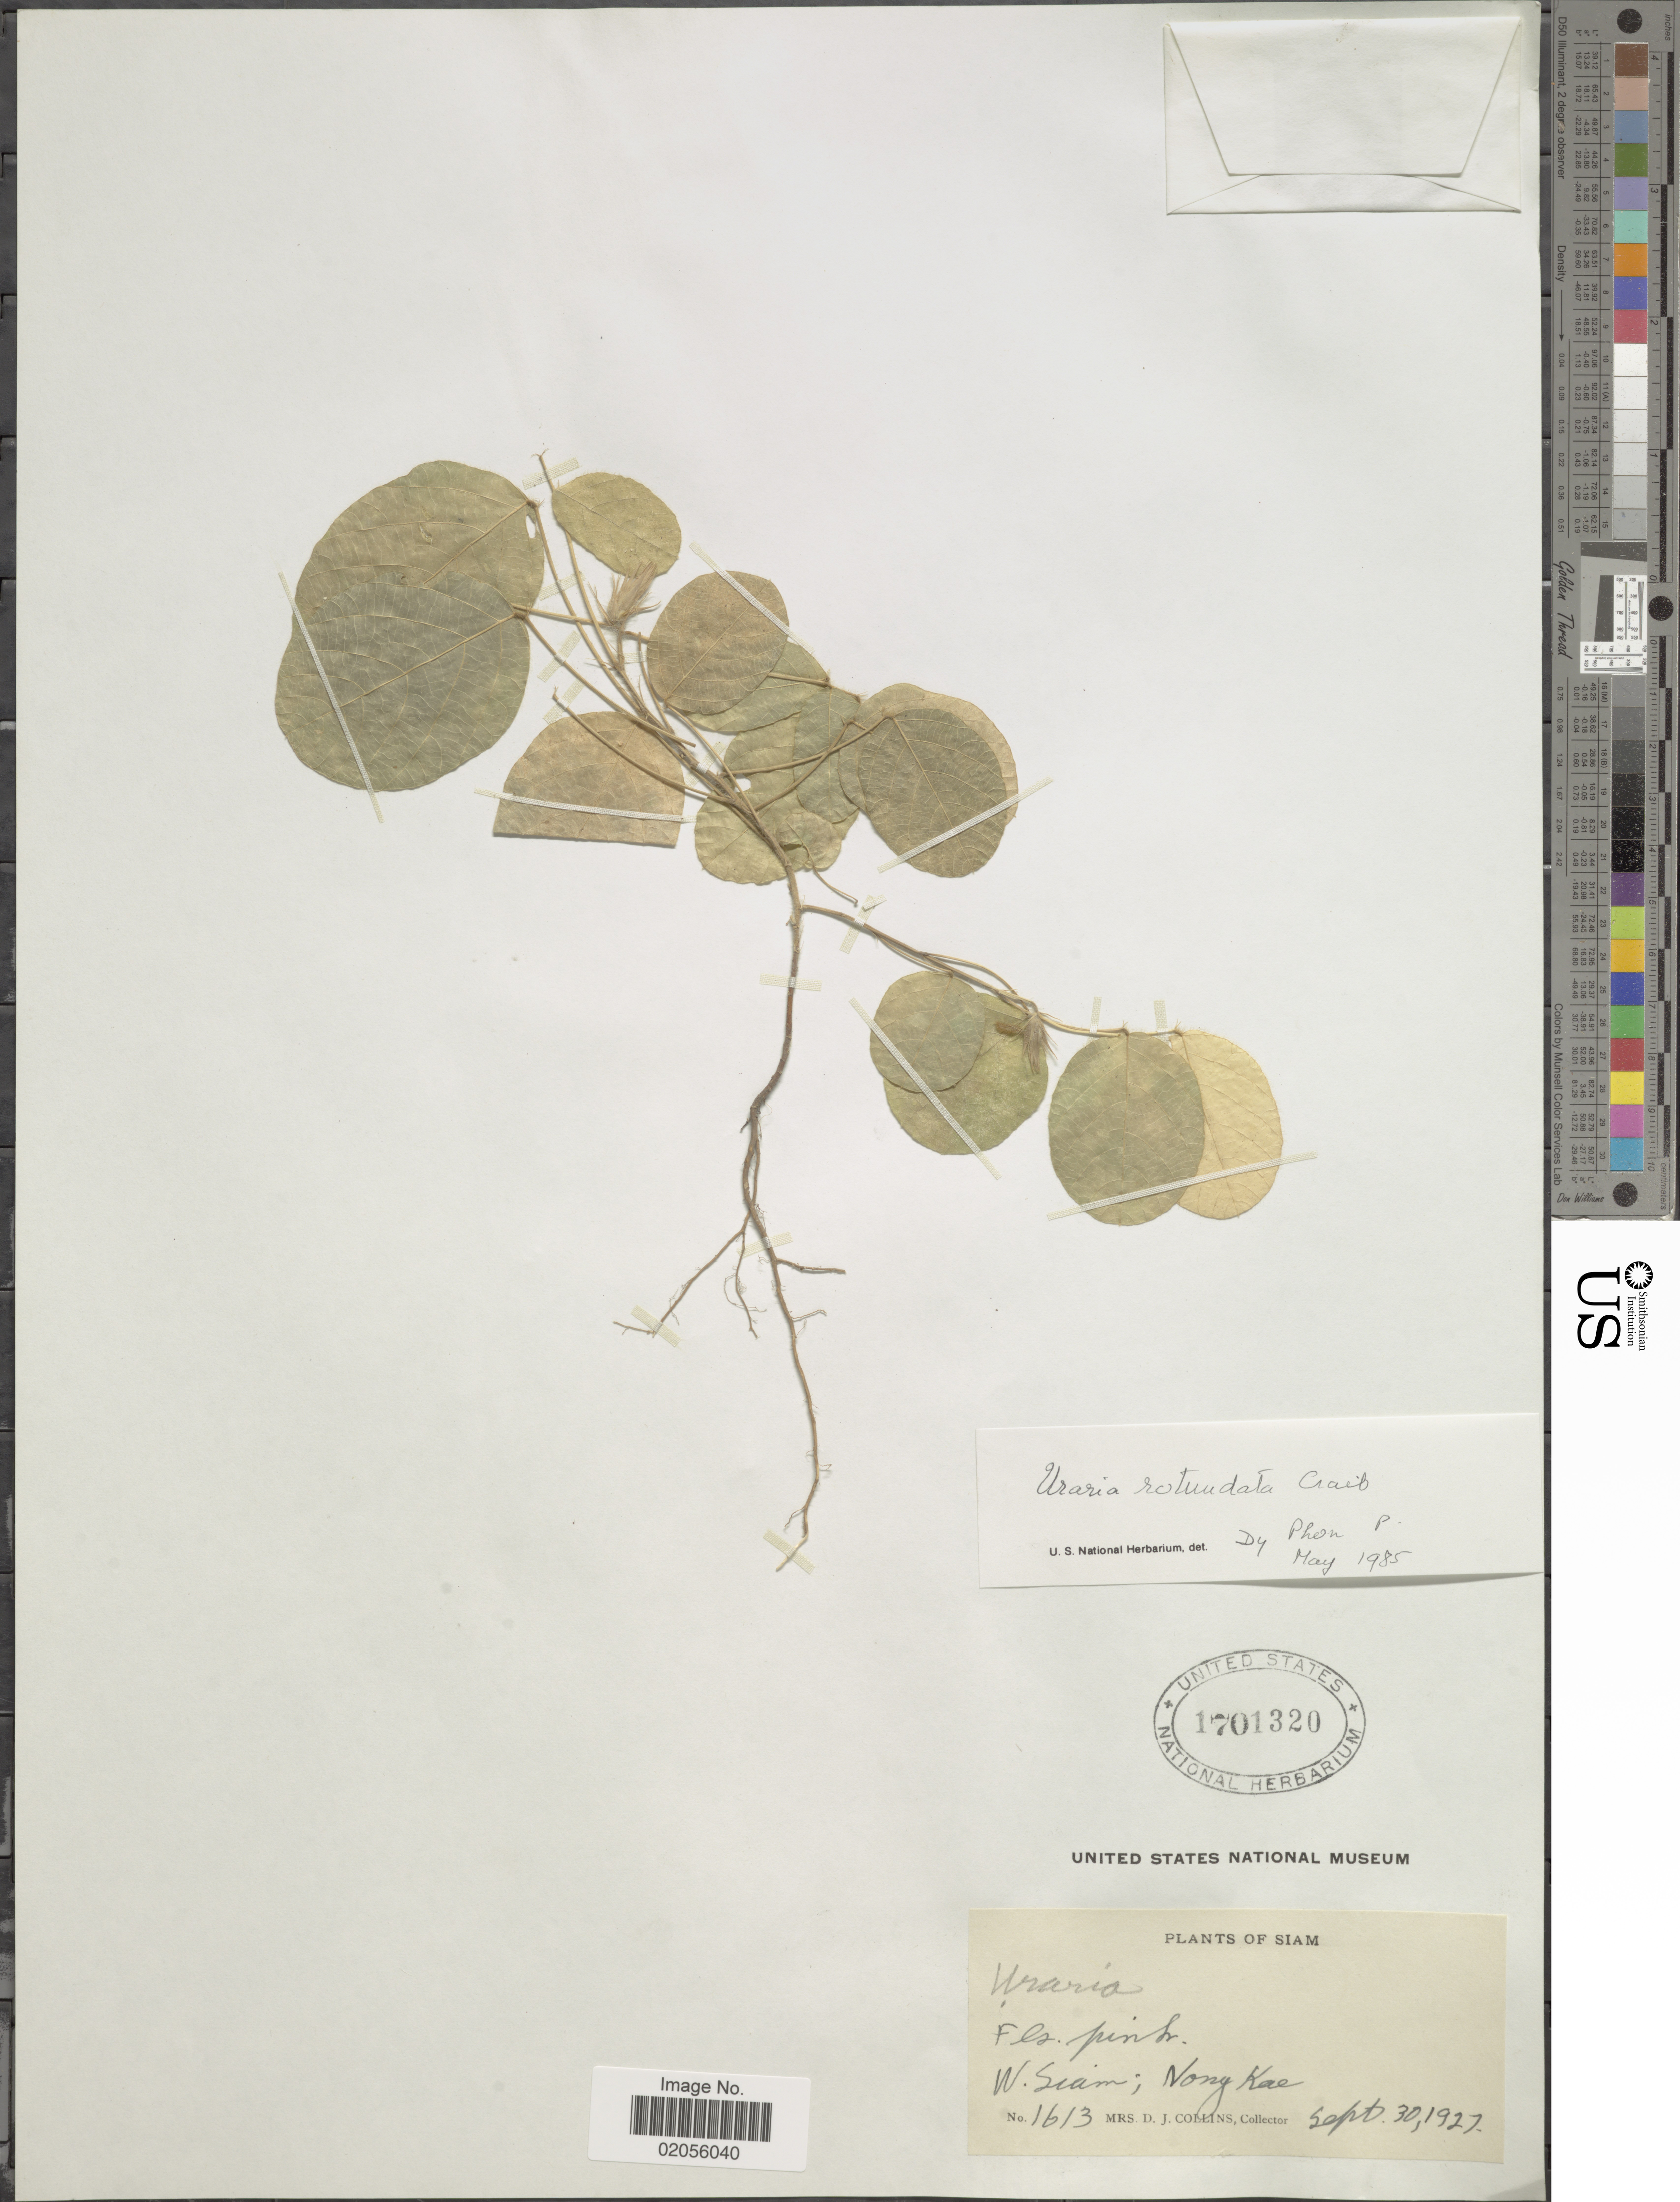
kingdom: Plantae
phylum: Tracheophyta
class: Magnoliopsida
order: Fabales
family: Fabaceae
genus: Uraria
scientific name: Uraria rotundata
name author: Craib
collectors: Mrs. D. J. Collins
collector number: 1613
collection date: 1927-09-30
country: Thailand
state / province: Nong Khai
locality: W. Siam; Nong Kae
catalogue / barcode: US 1701320